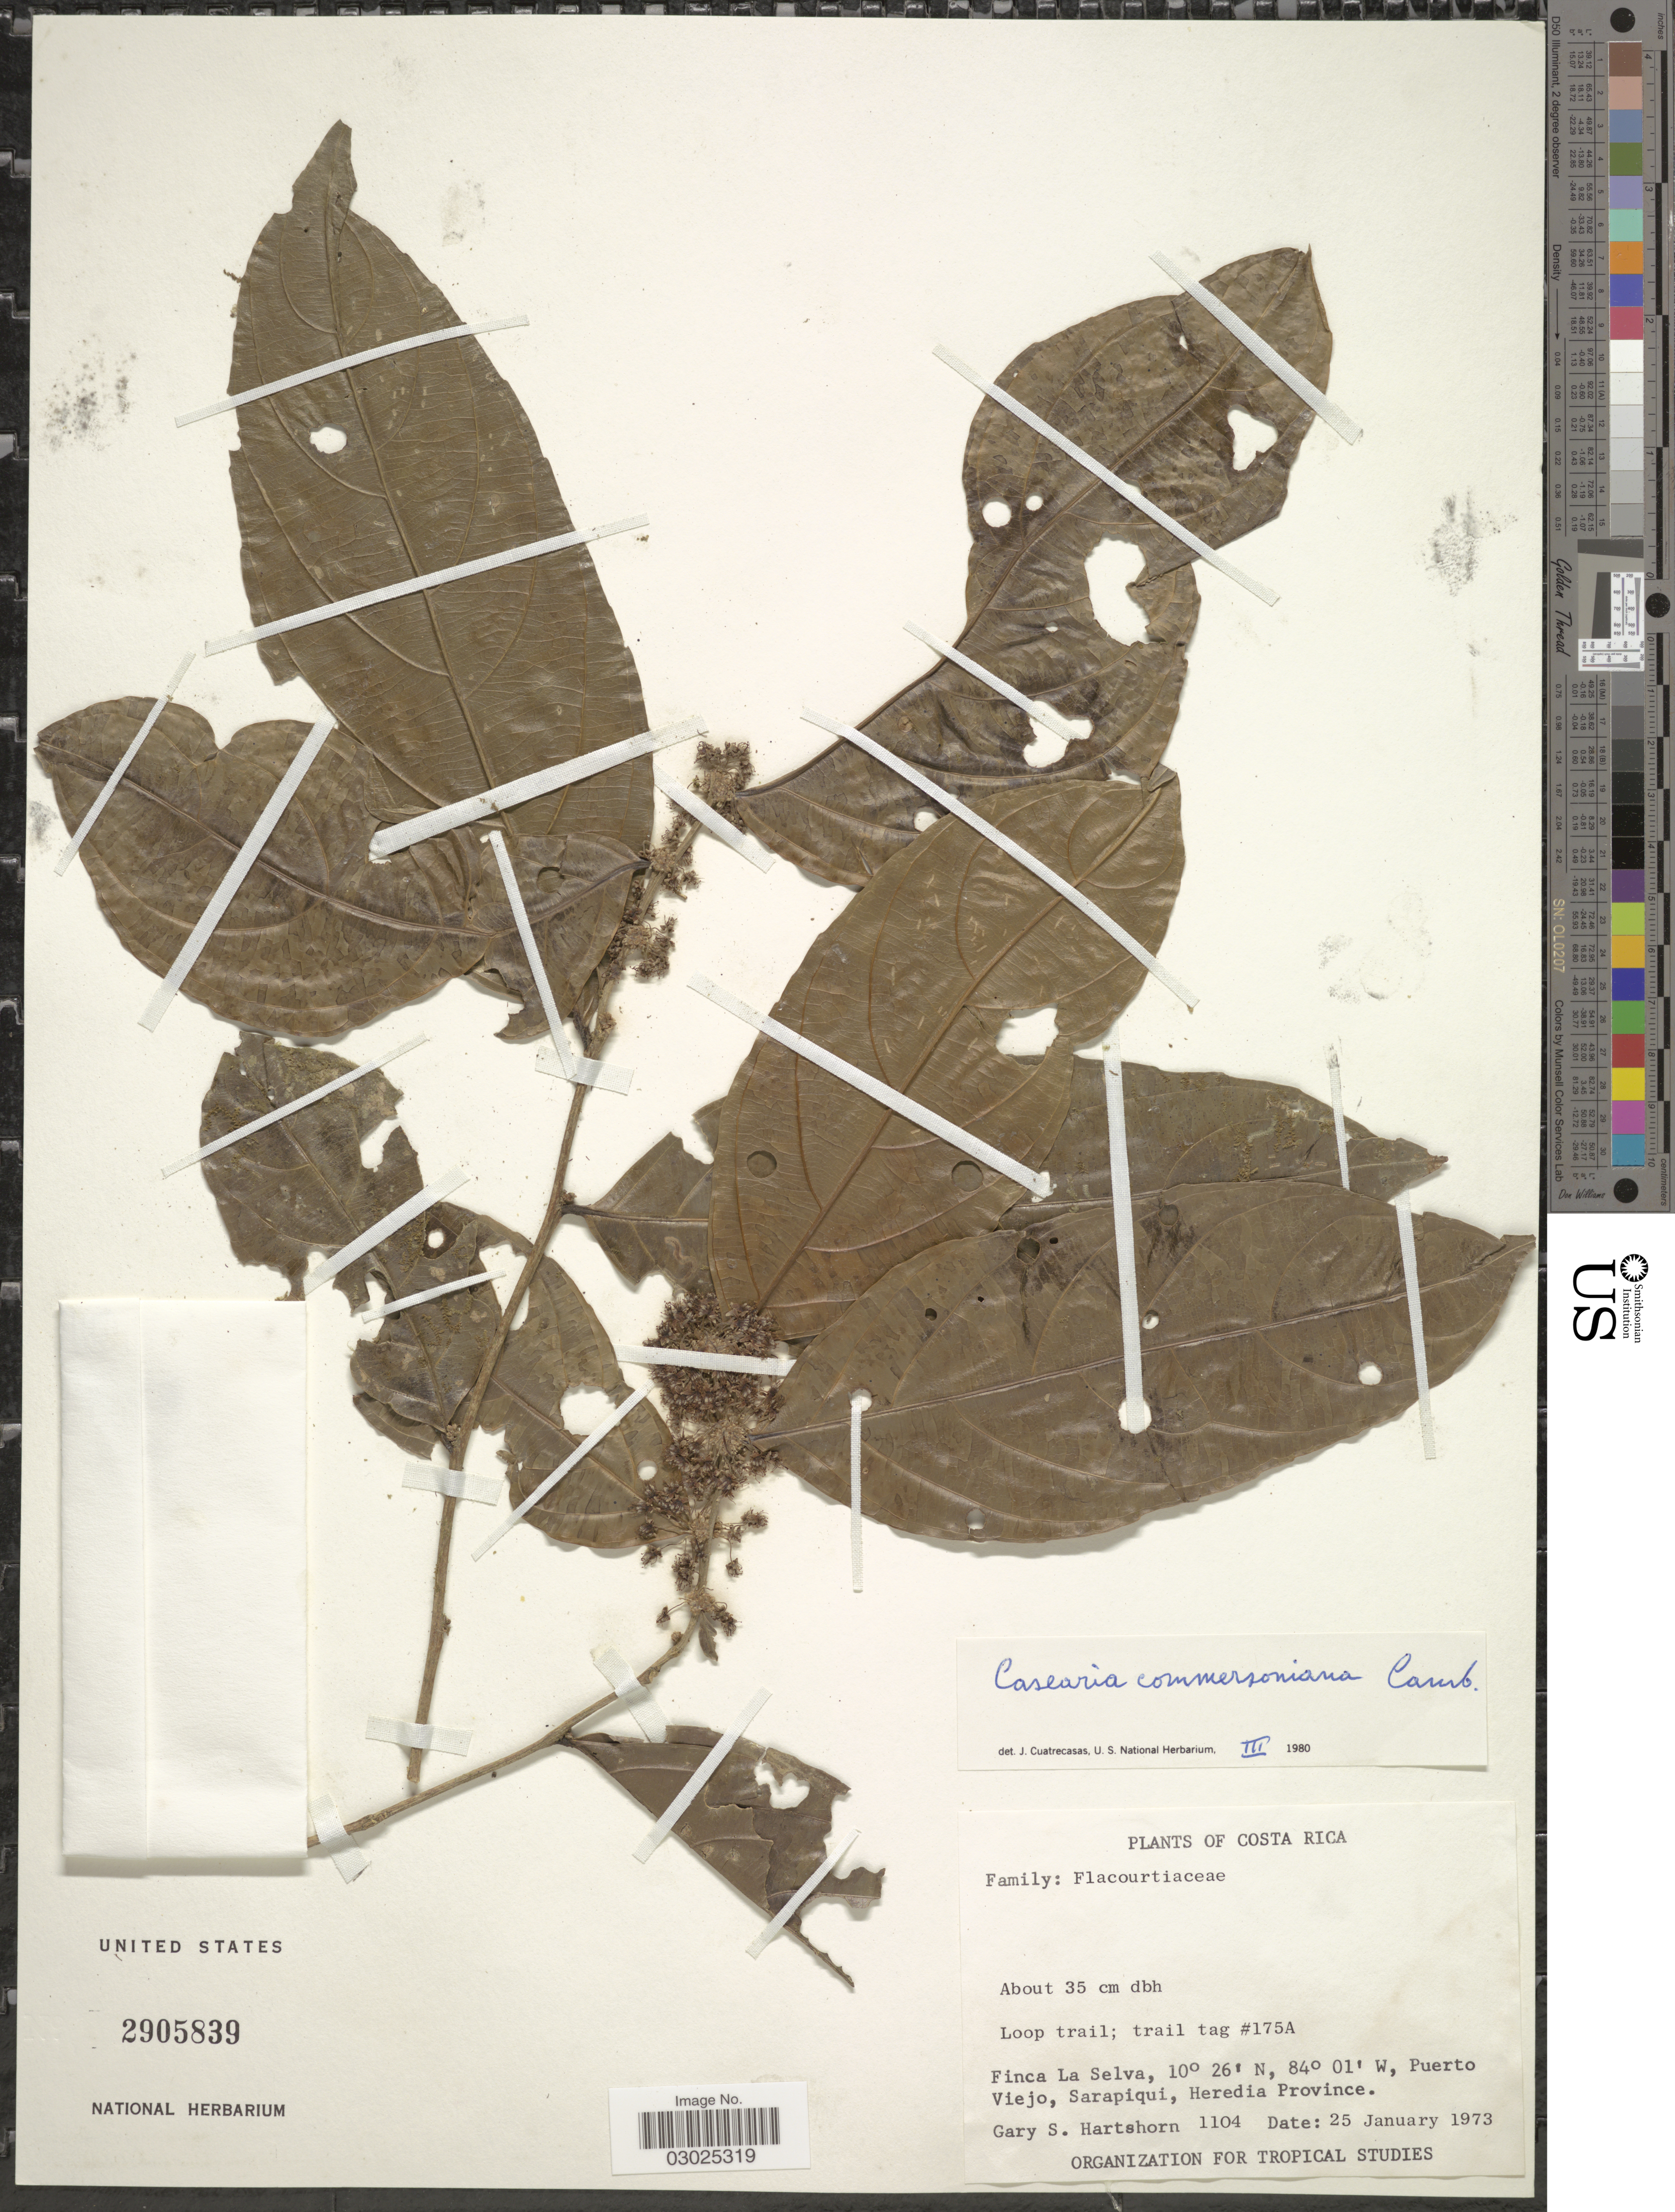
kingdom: Plantae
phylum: Tracheophyta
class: Magnoliopsida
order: Malpighiales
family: Salicaceae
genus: Piparea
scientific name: Piparea dentata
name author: Aubl.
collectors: G. Hartshorn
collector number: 1104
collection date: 1973-01-25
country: Costa Rica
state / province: Heredia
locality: Finca La Selva, Puerto Viejo, Sarapique.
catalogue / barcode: US 2905839